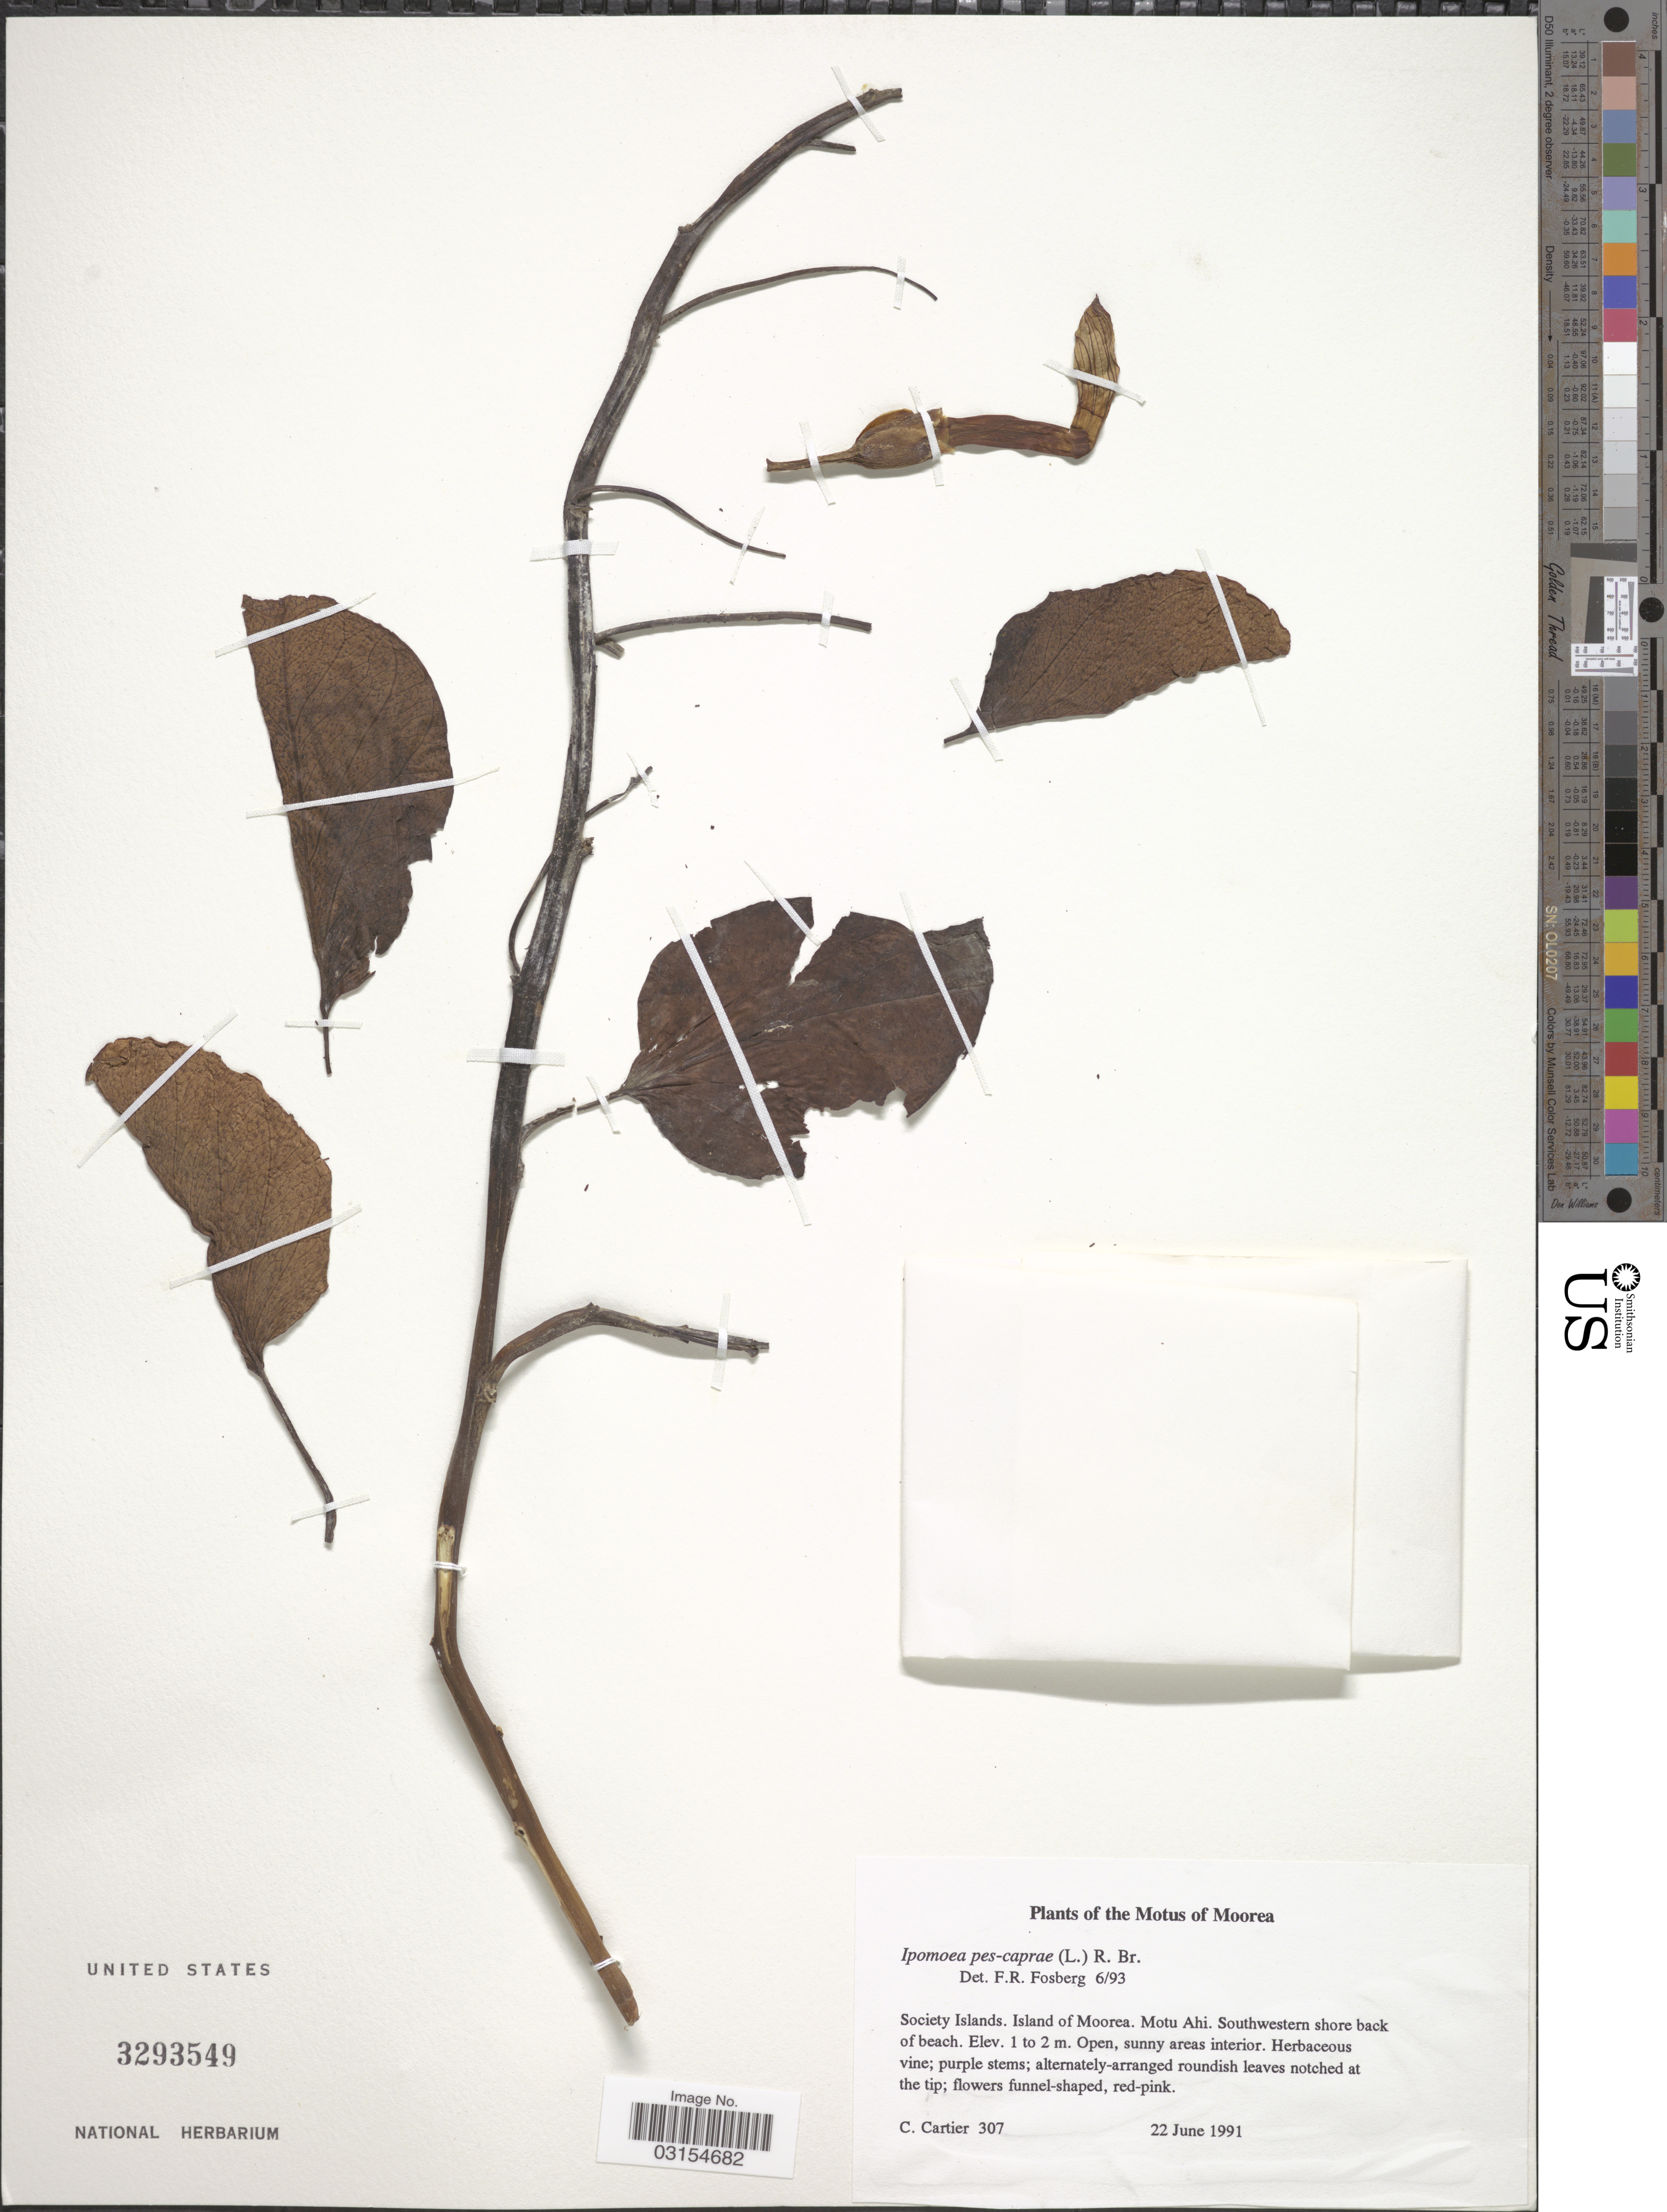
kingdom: Plantae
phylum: Tracheophyta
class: Magnoliopsida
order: Solanales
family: Convolvulaceae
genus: Ipomoea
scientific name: Ipomoea pes-caprae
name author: (L.) R. Br.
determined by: Fosberg, F. R.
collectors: C. Cartier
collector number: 307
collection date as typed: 22 Jun 1991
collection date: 1991-06-22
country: French Polynesia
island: Moorea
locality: Southwestern shore back of beach, Ahi [Society Is.]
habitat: Open, sunny areas interior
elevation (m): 1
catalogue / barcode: US 3293549